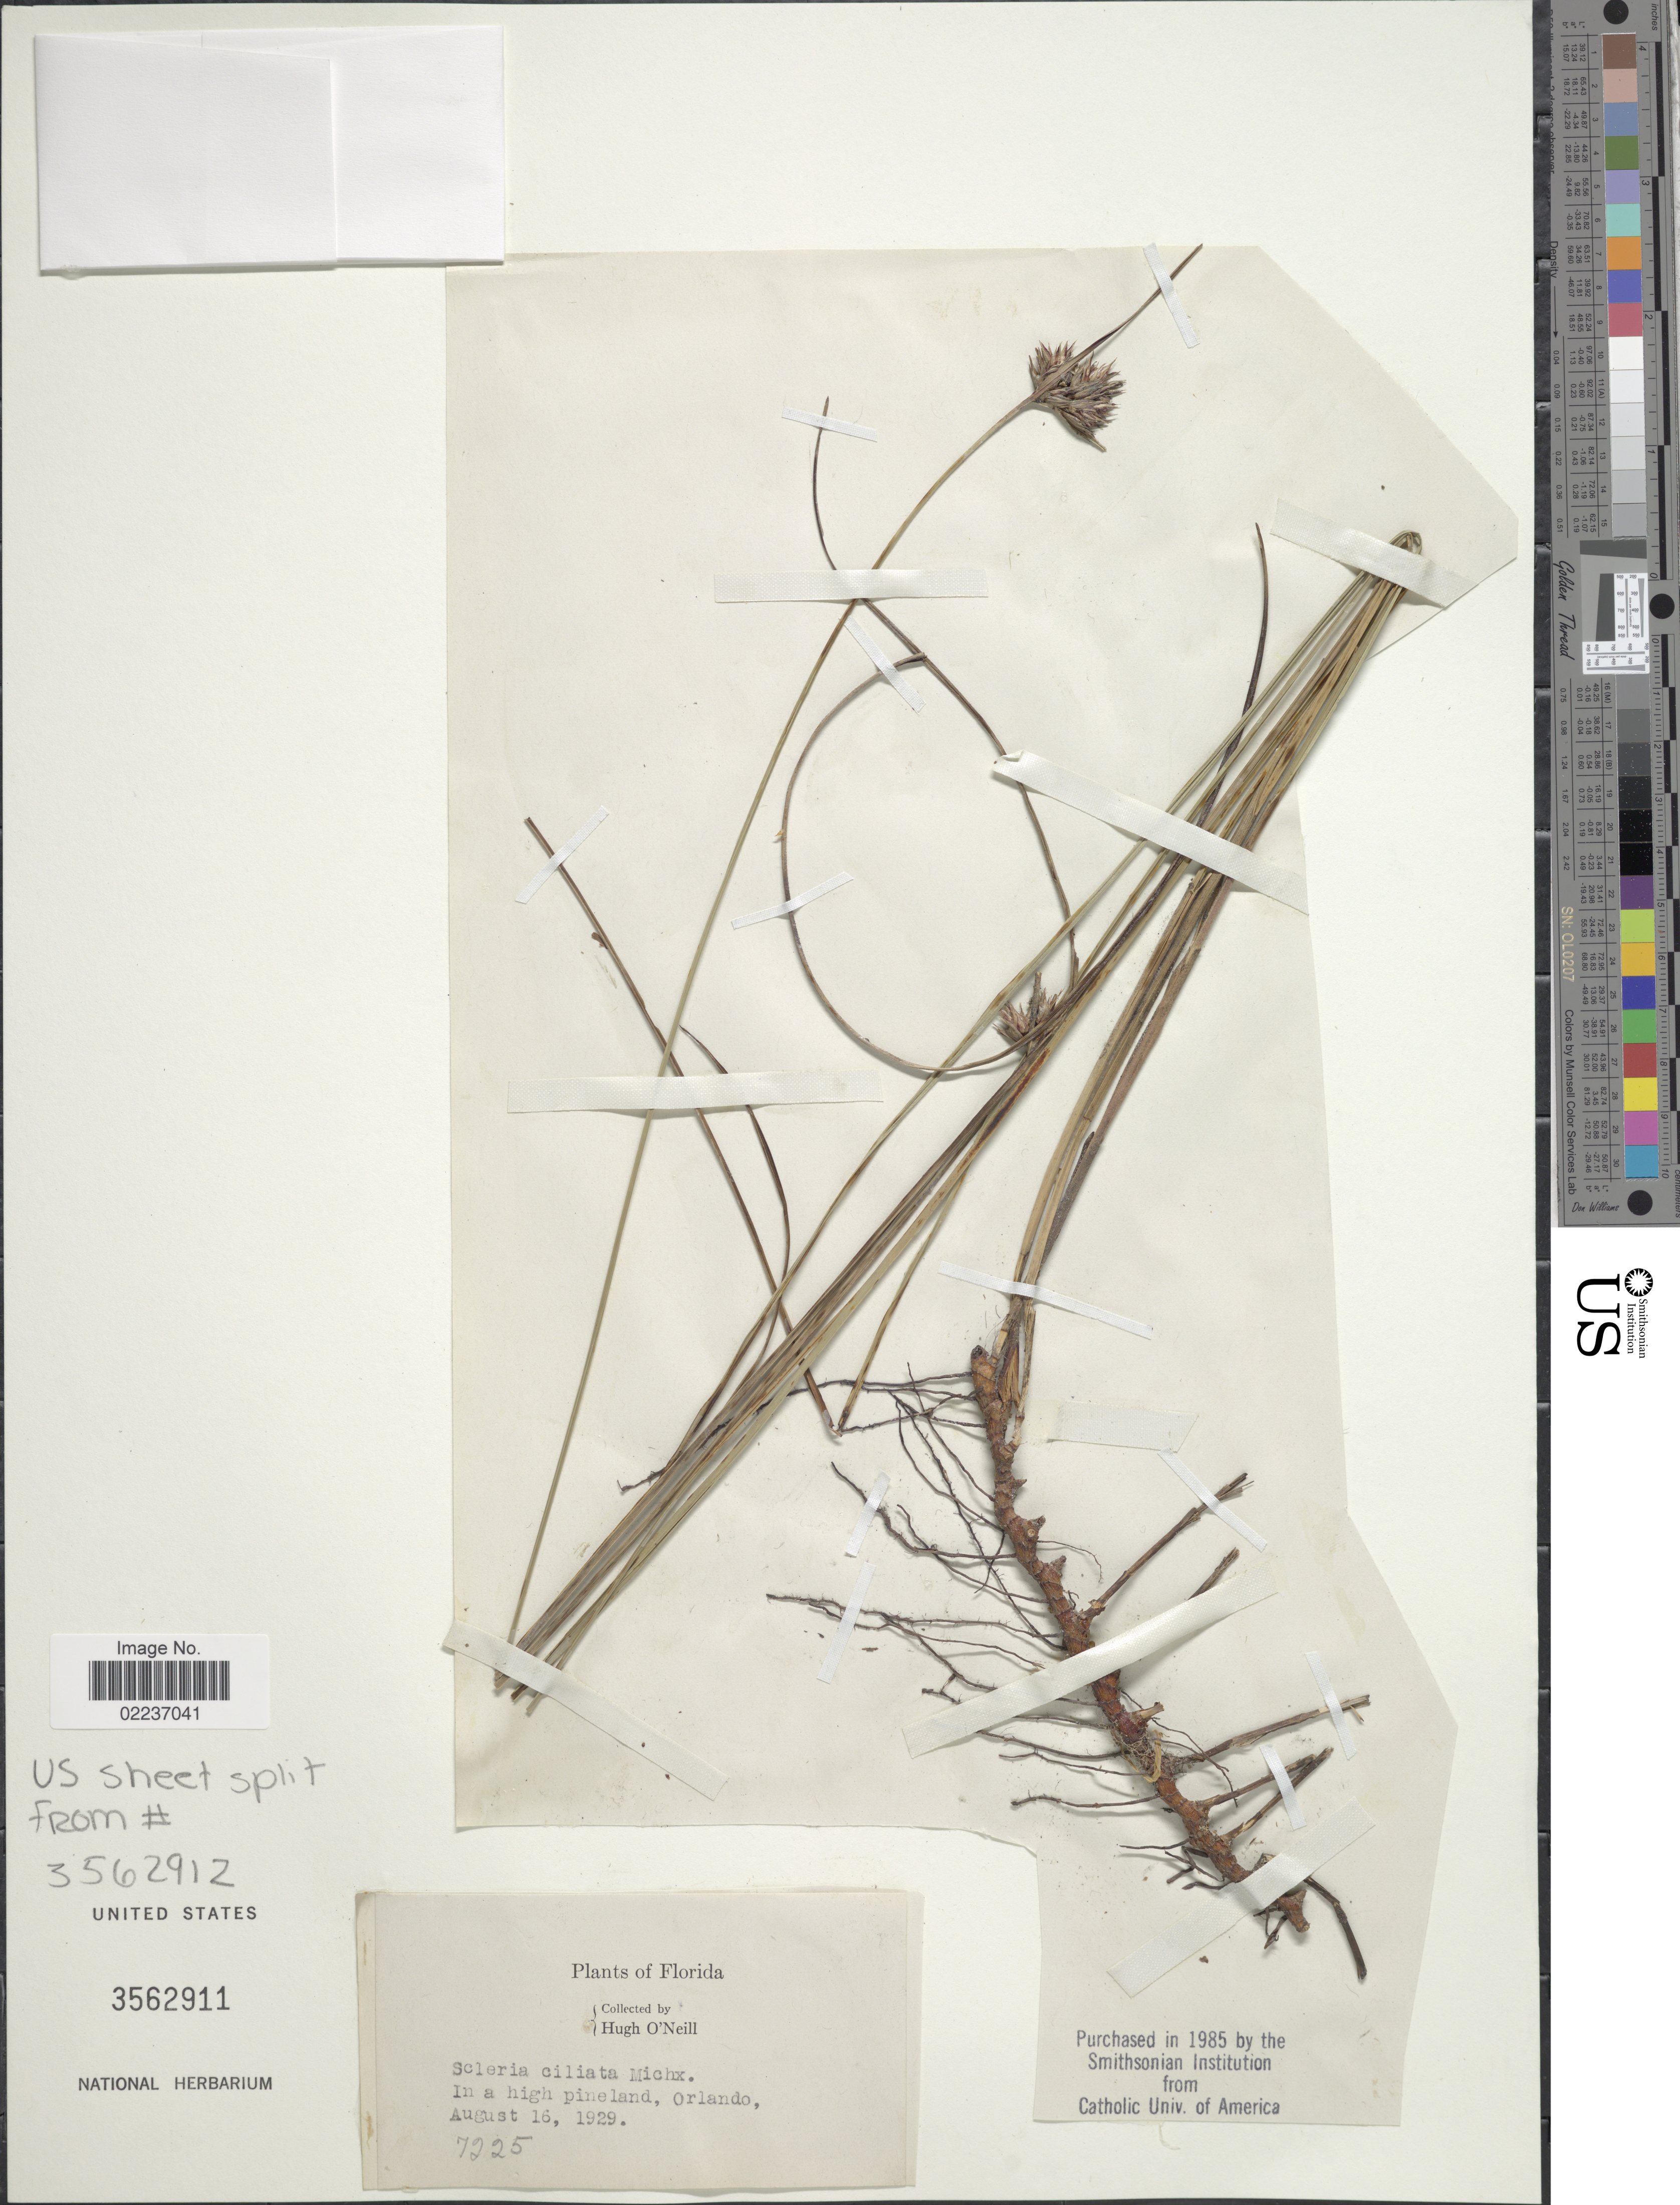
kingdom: Plantae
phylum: Tracheophyta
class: Liliopsida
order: Poales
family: Cyperaceae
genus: Scleria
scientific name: Scleria ciliata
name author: Michx.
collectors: H. O'Neill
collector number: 7225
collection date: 1929-08-16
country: United States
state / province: Florida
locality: In a pineland, Orlando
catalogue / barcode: US 3562911